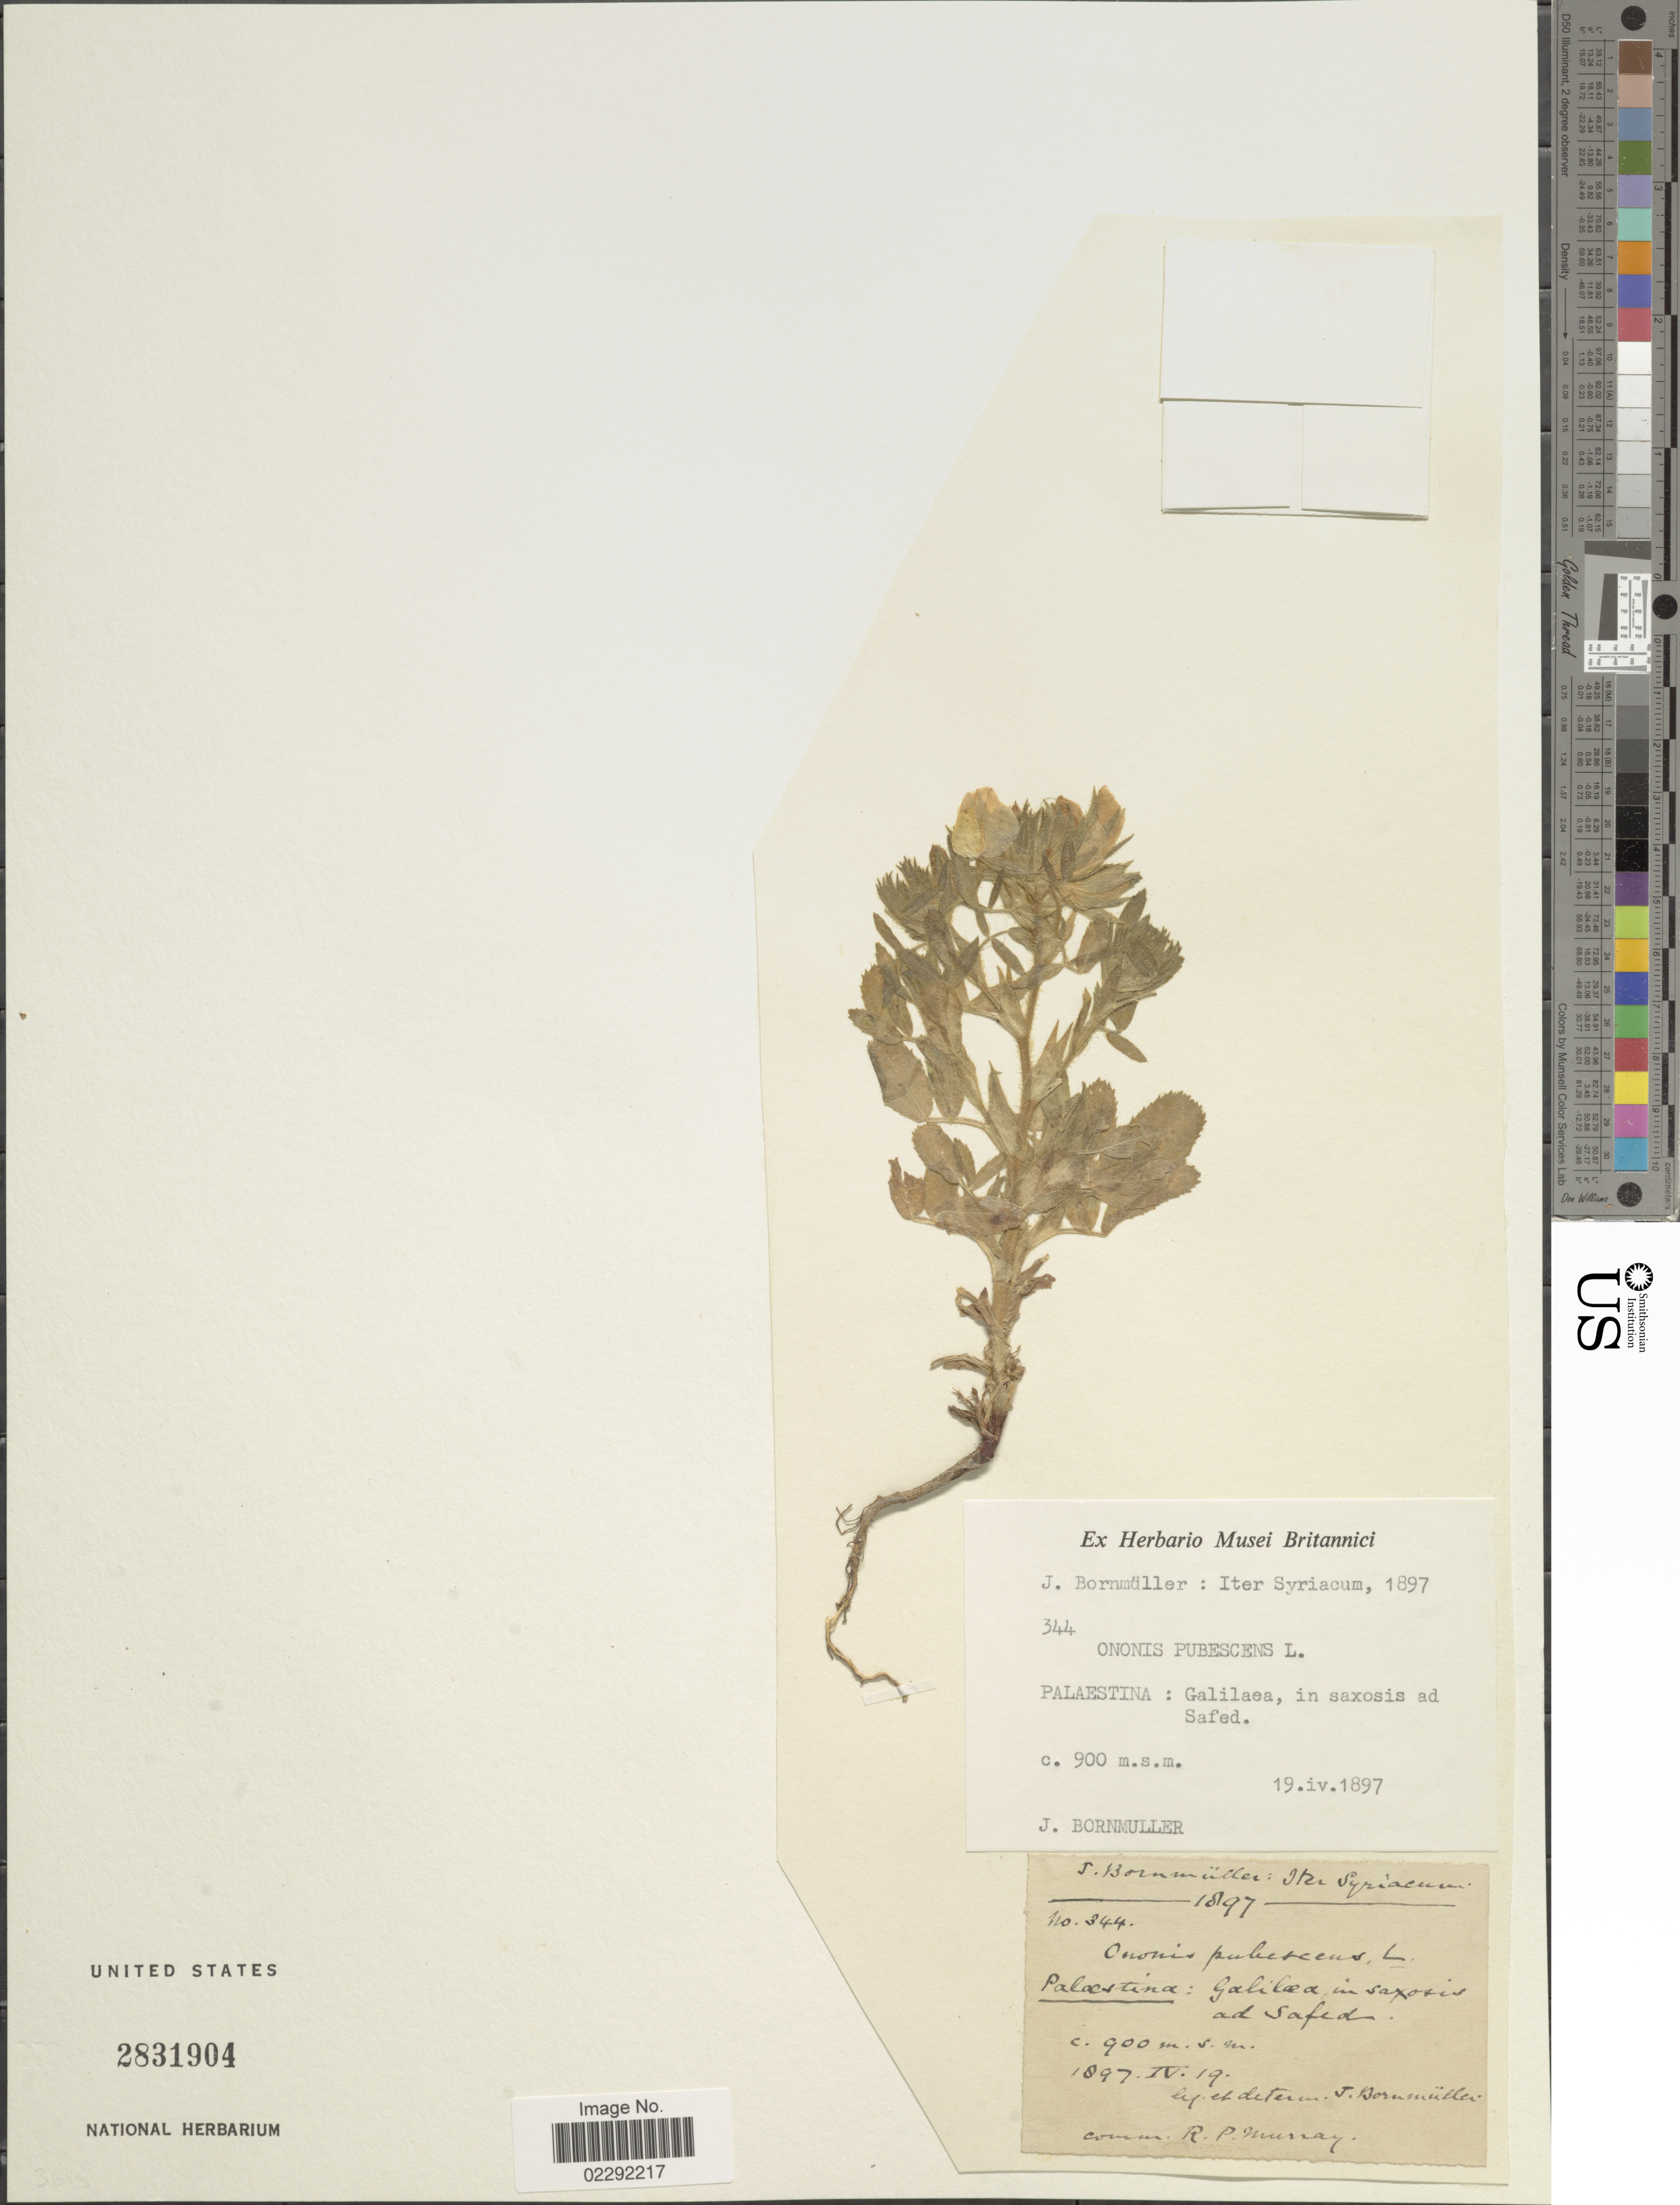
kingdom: Plantae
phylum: Tracheophyta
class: Magnoliopsida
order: Fabales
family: Fabaceae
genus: Ononis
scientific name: Ononis pubescens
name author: L.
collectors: J. Bornmüller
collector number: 344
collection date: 1897-04-19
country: Syria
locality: Palaestina: Galilaea, in saxosis ad Safed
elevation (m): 900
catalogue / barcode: US 2831904